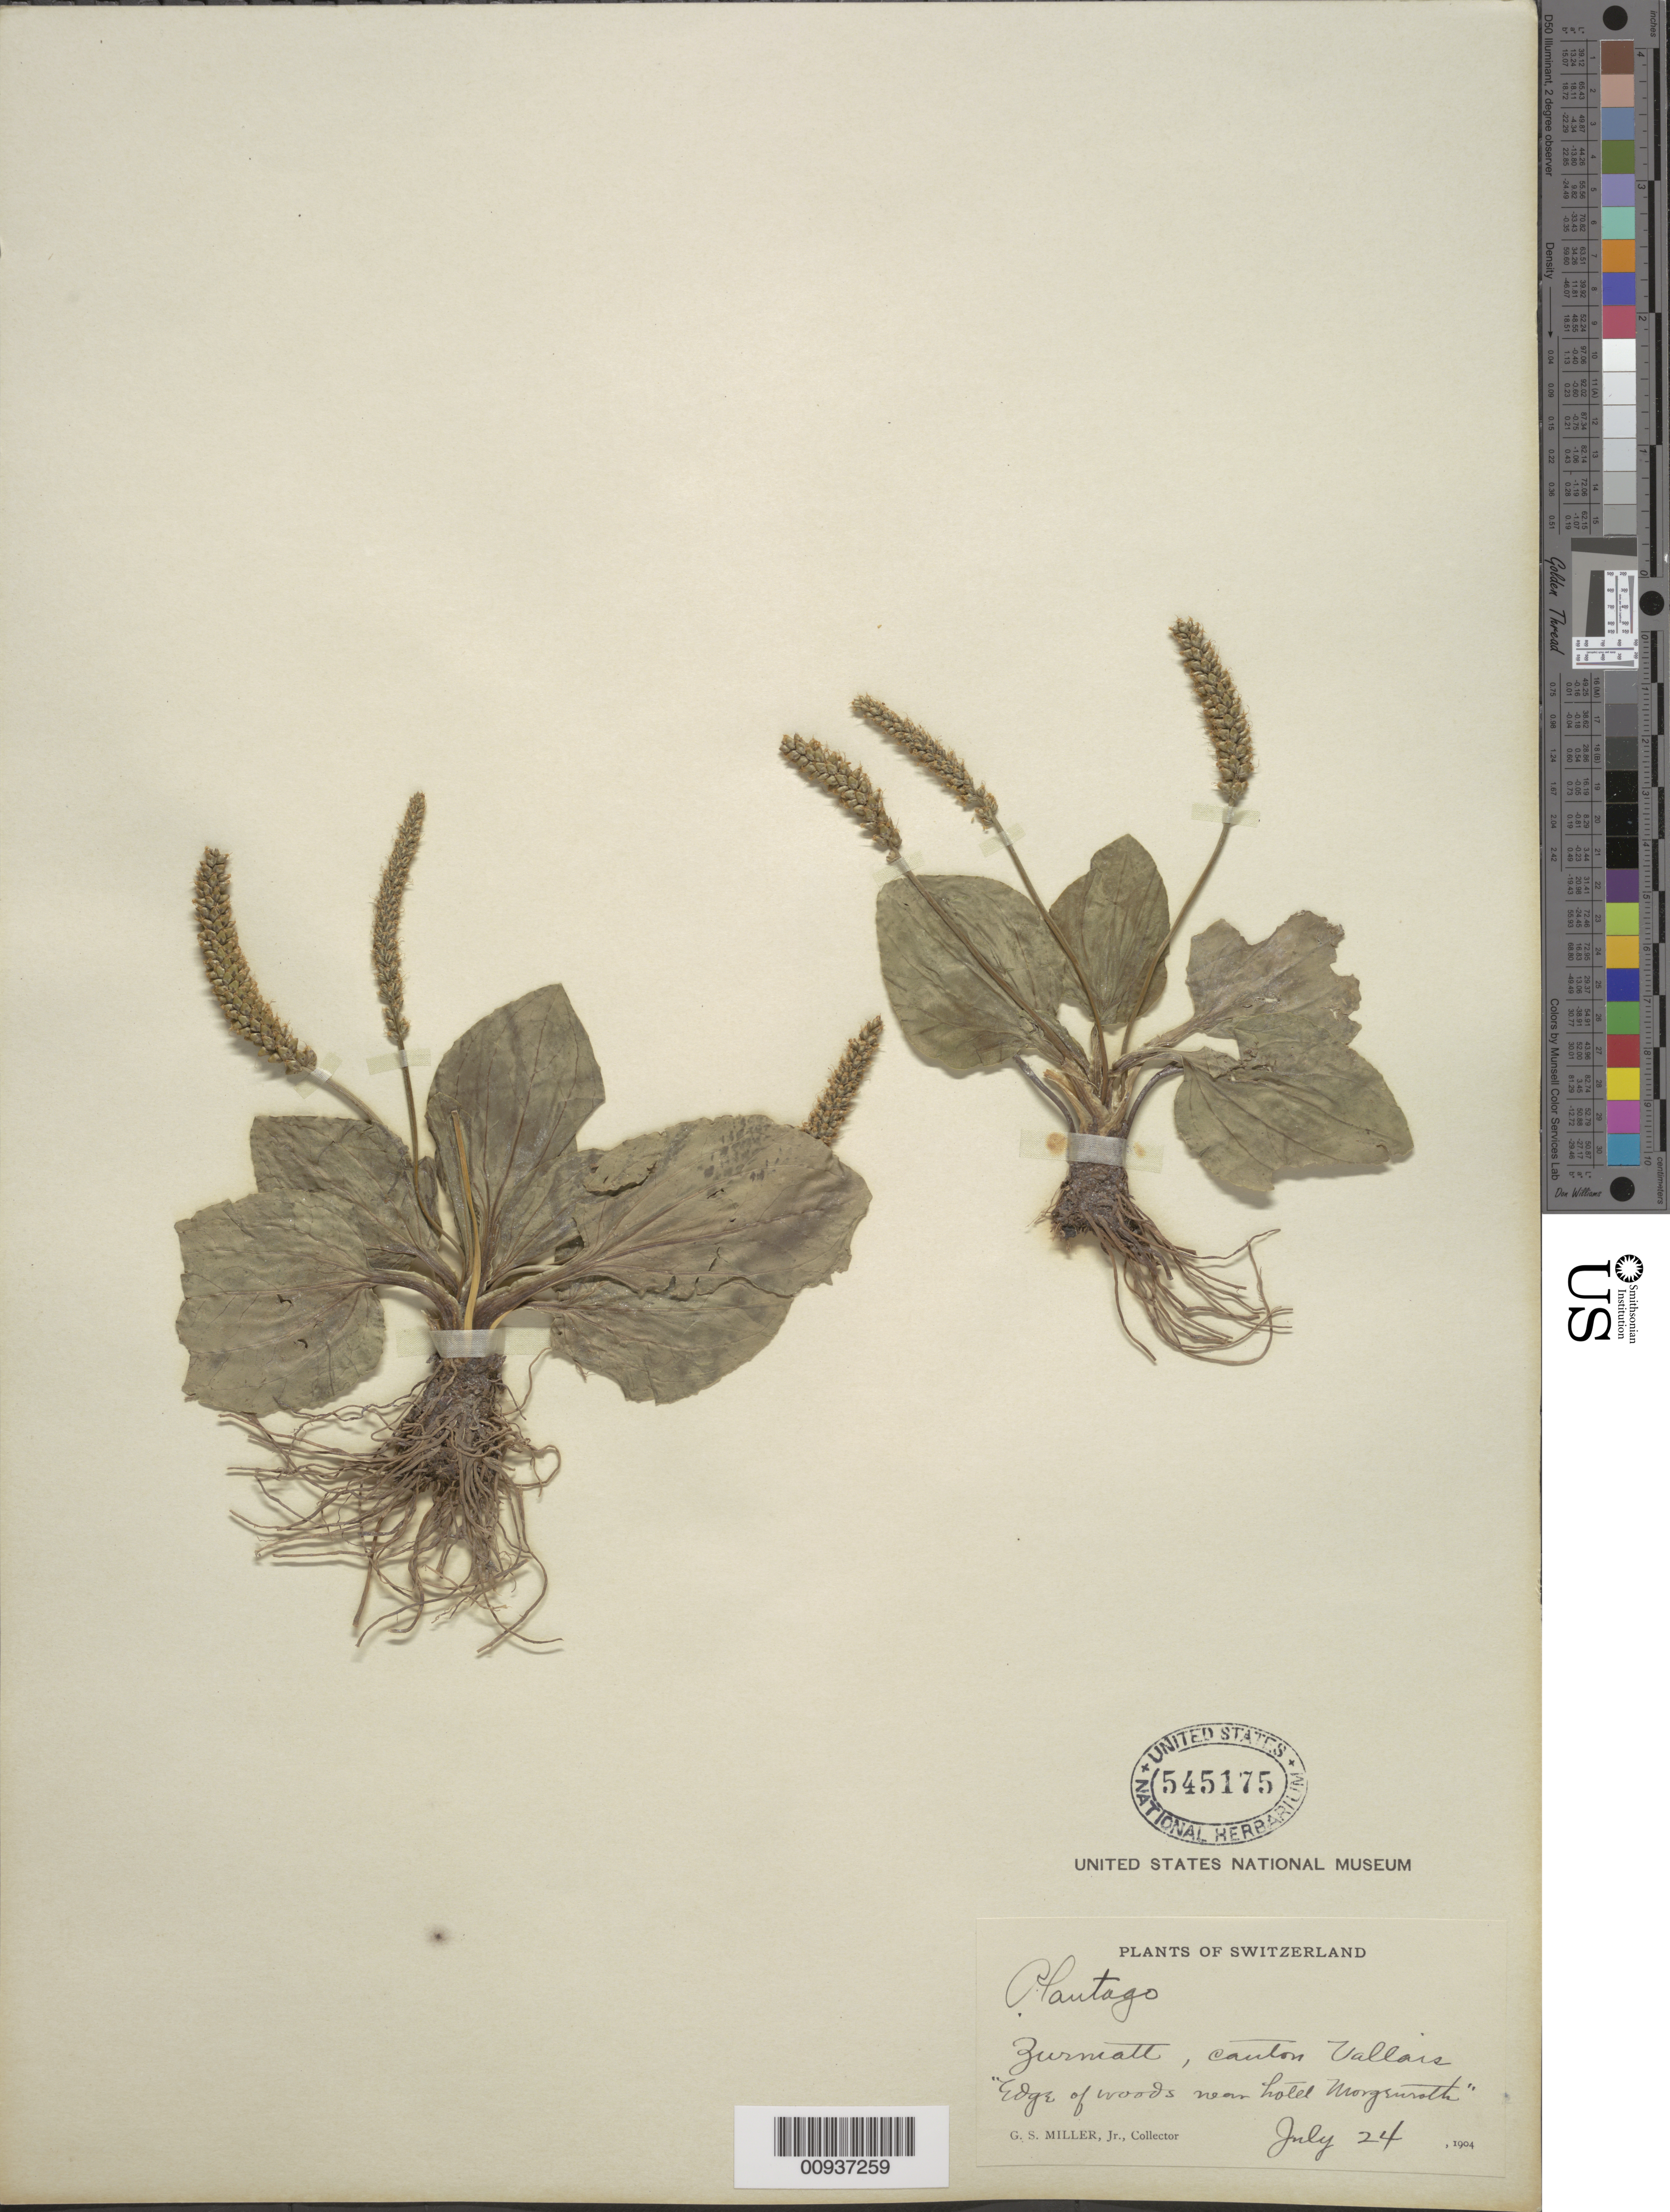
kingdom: Plantae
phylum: Tracheophyta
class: Magnoliopsida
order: Lamiales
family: Plantaginaceae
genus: Plantago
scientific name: Plantago coronopus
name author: L.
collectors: G. S. Miller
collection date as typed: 24 Jul 1904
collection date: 1904-07-24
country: Switzerland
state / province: Valais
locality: Zermatt, Canton Vallais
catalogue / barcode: US 545175